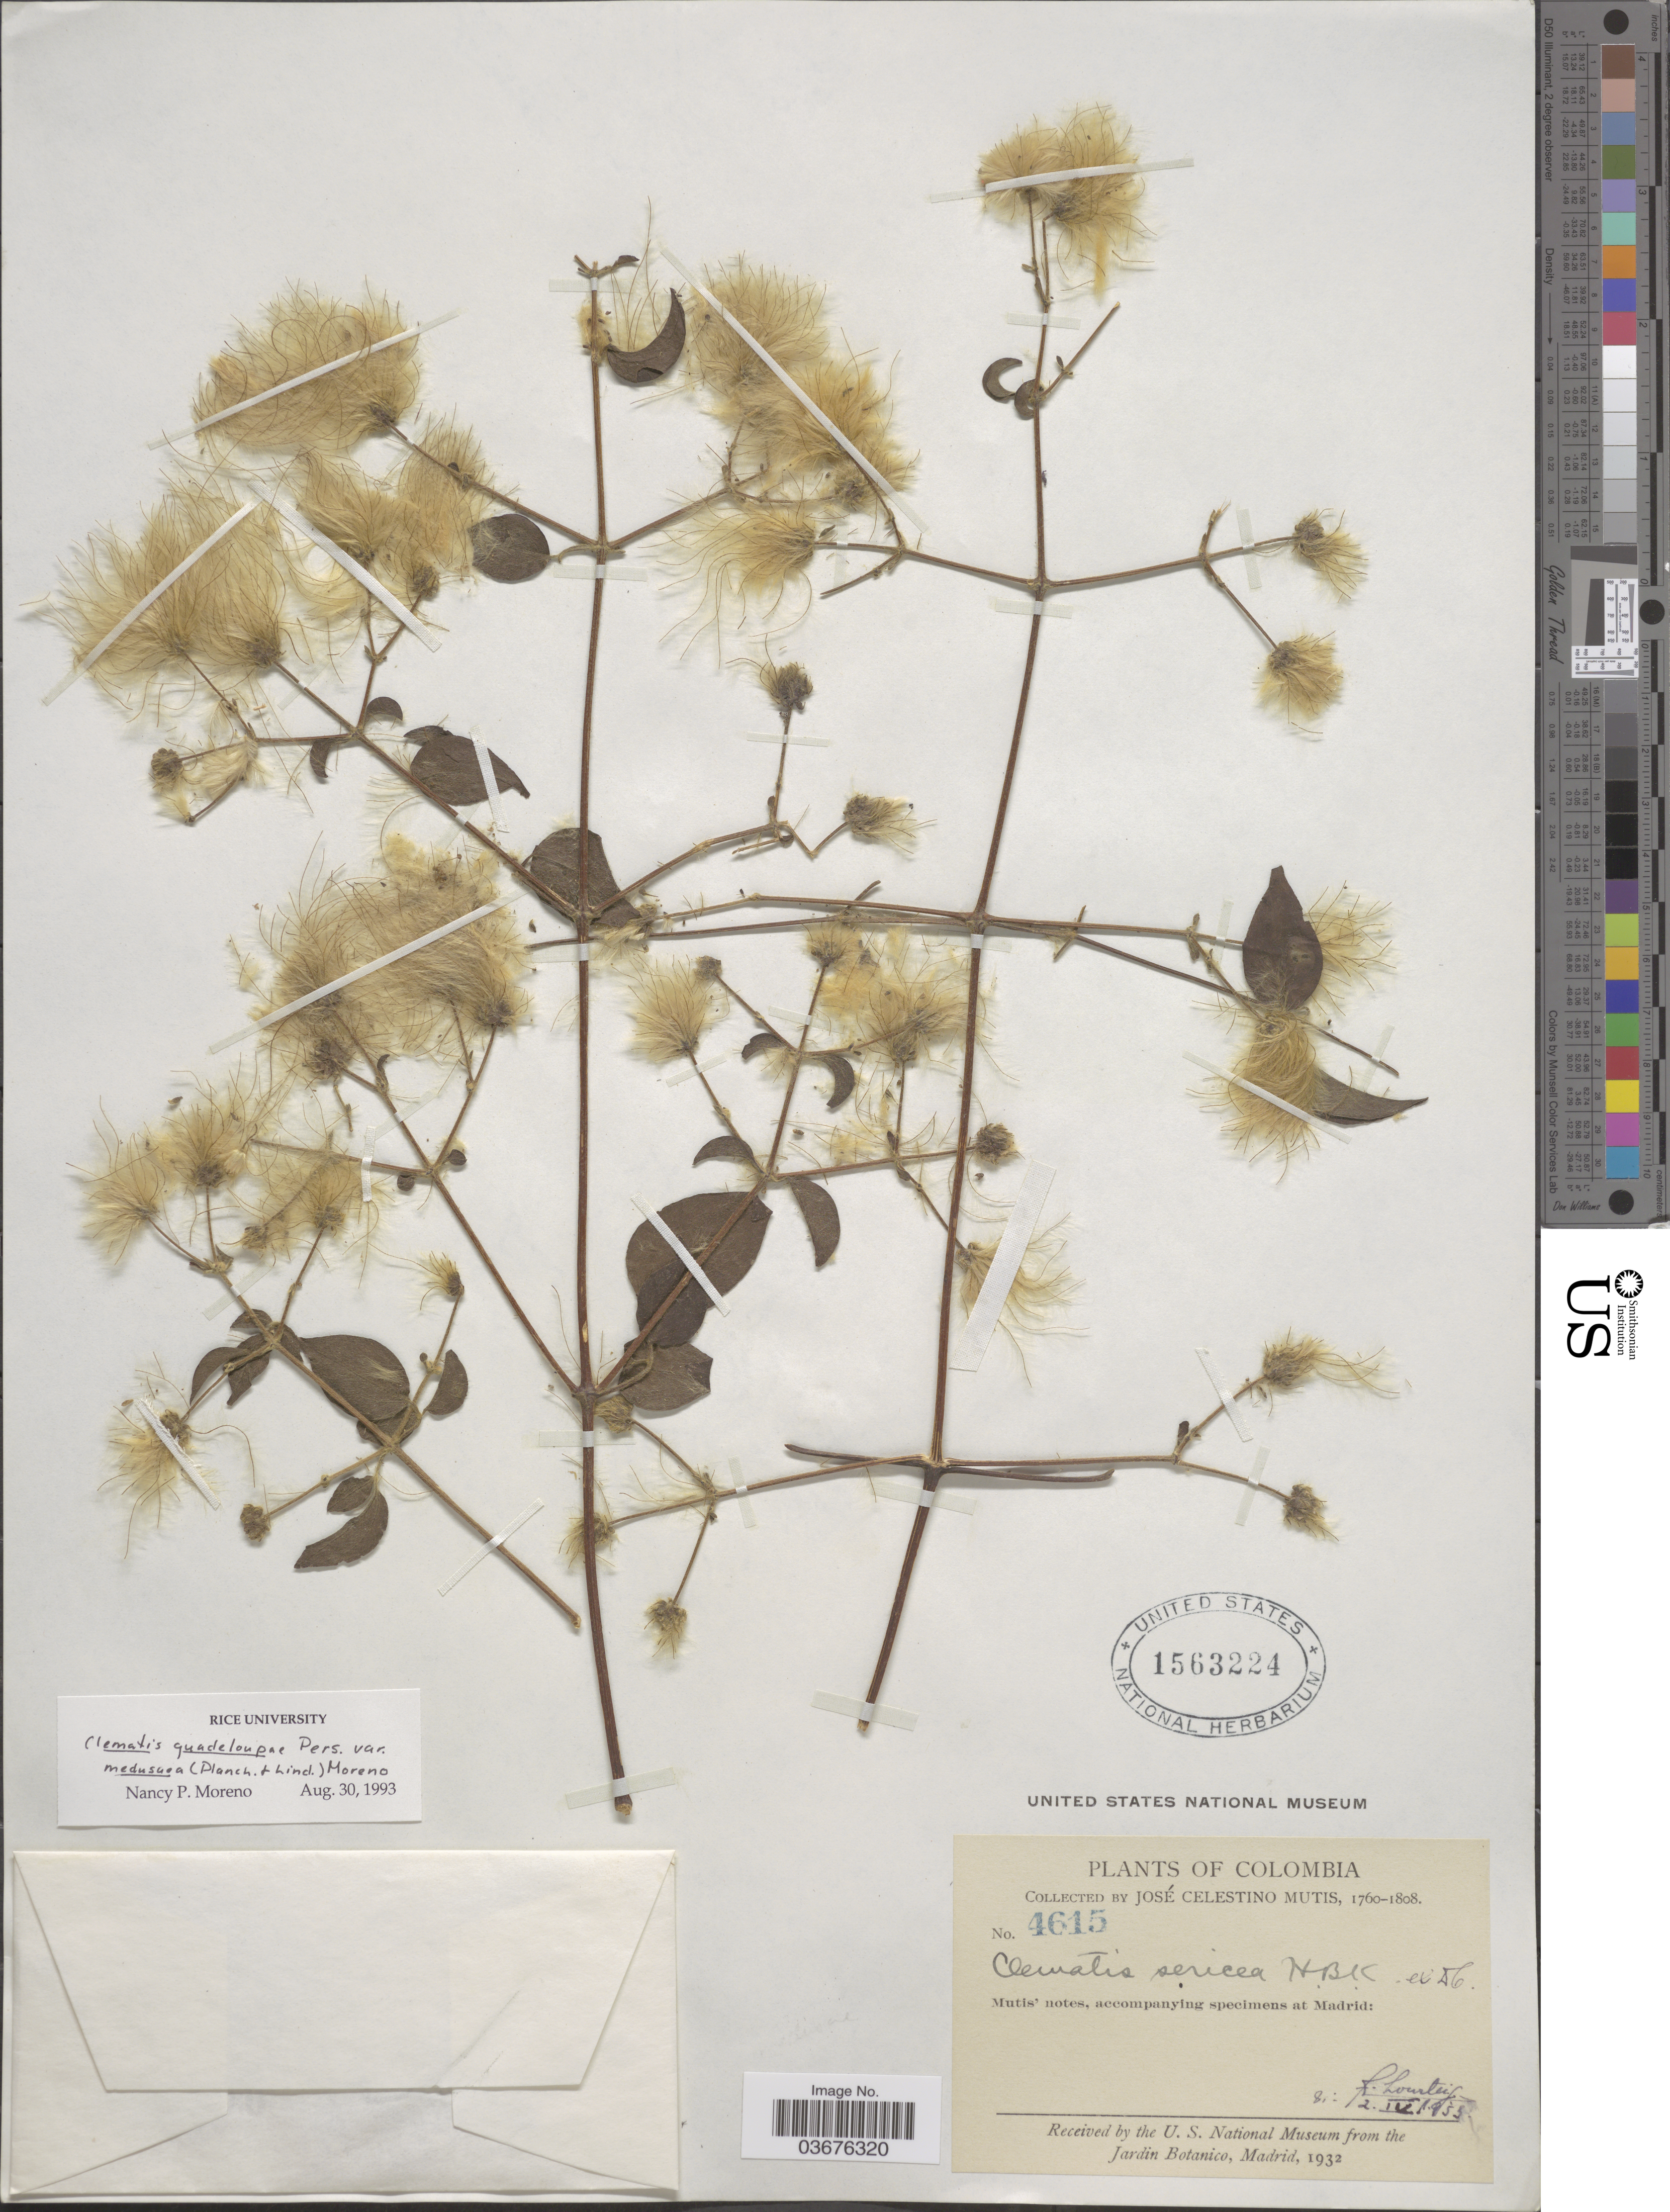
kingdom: Plantae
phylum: Tracheophyta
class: Magnoliopsida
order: Ranunculales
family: Ranunculaceae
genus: Clematis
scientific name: Clematis guadeloupae var. medusaea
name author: (Planch. & Linden) N.P. Moreno ex P.E. Berry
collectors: J. C. B. Mutis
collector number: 4615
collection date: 1760/1808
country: Colombia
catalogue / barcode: US 1563224